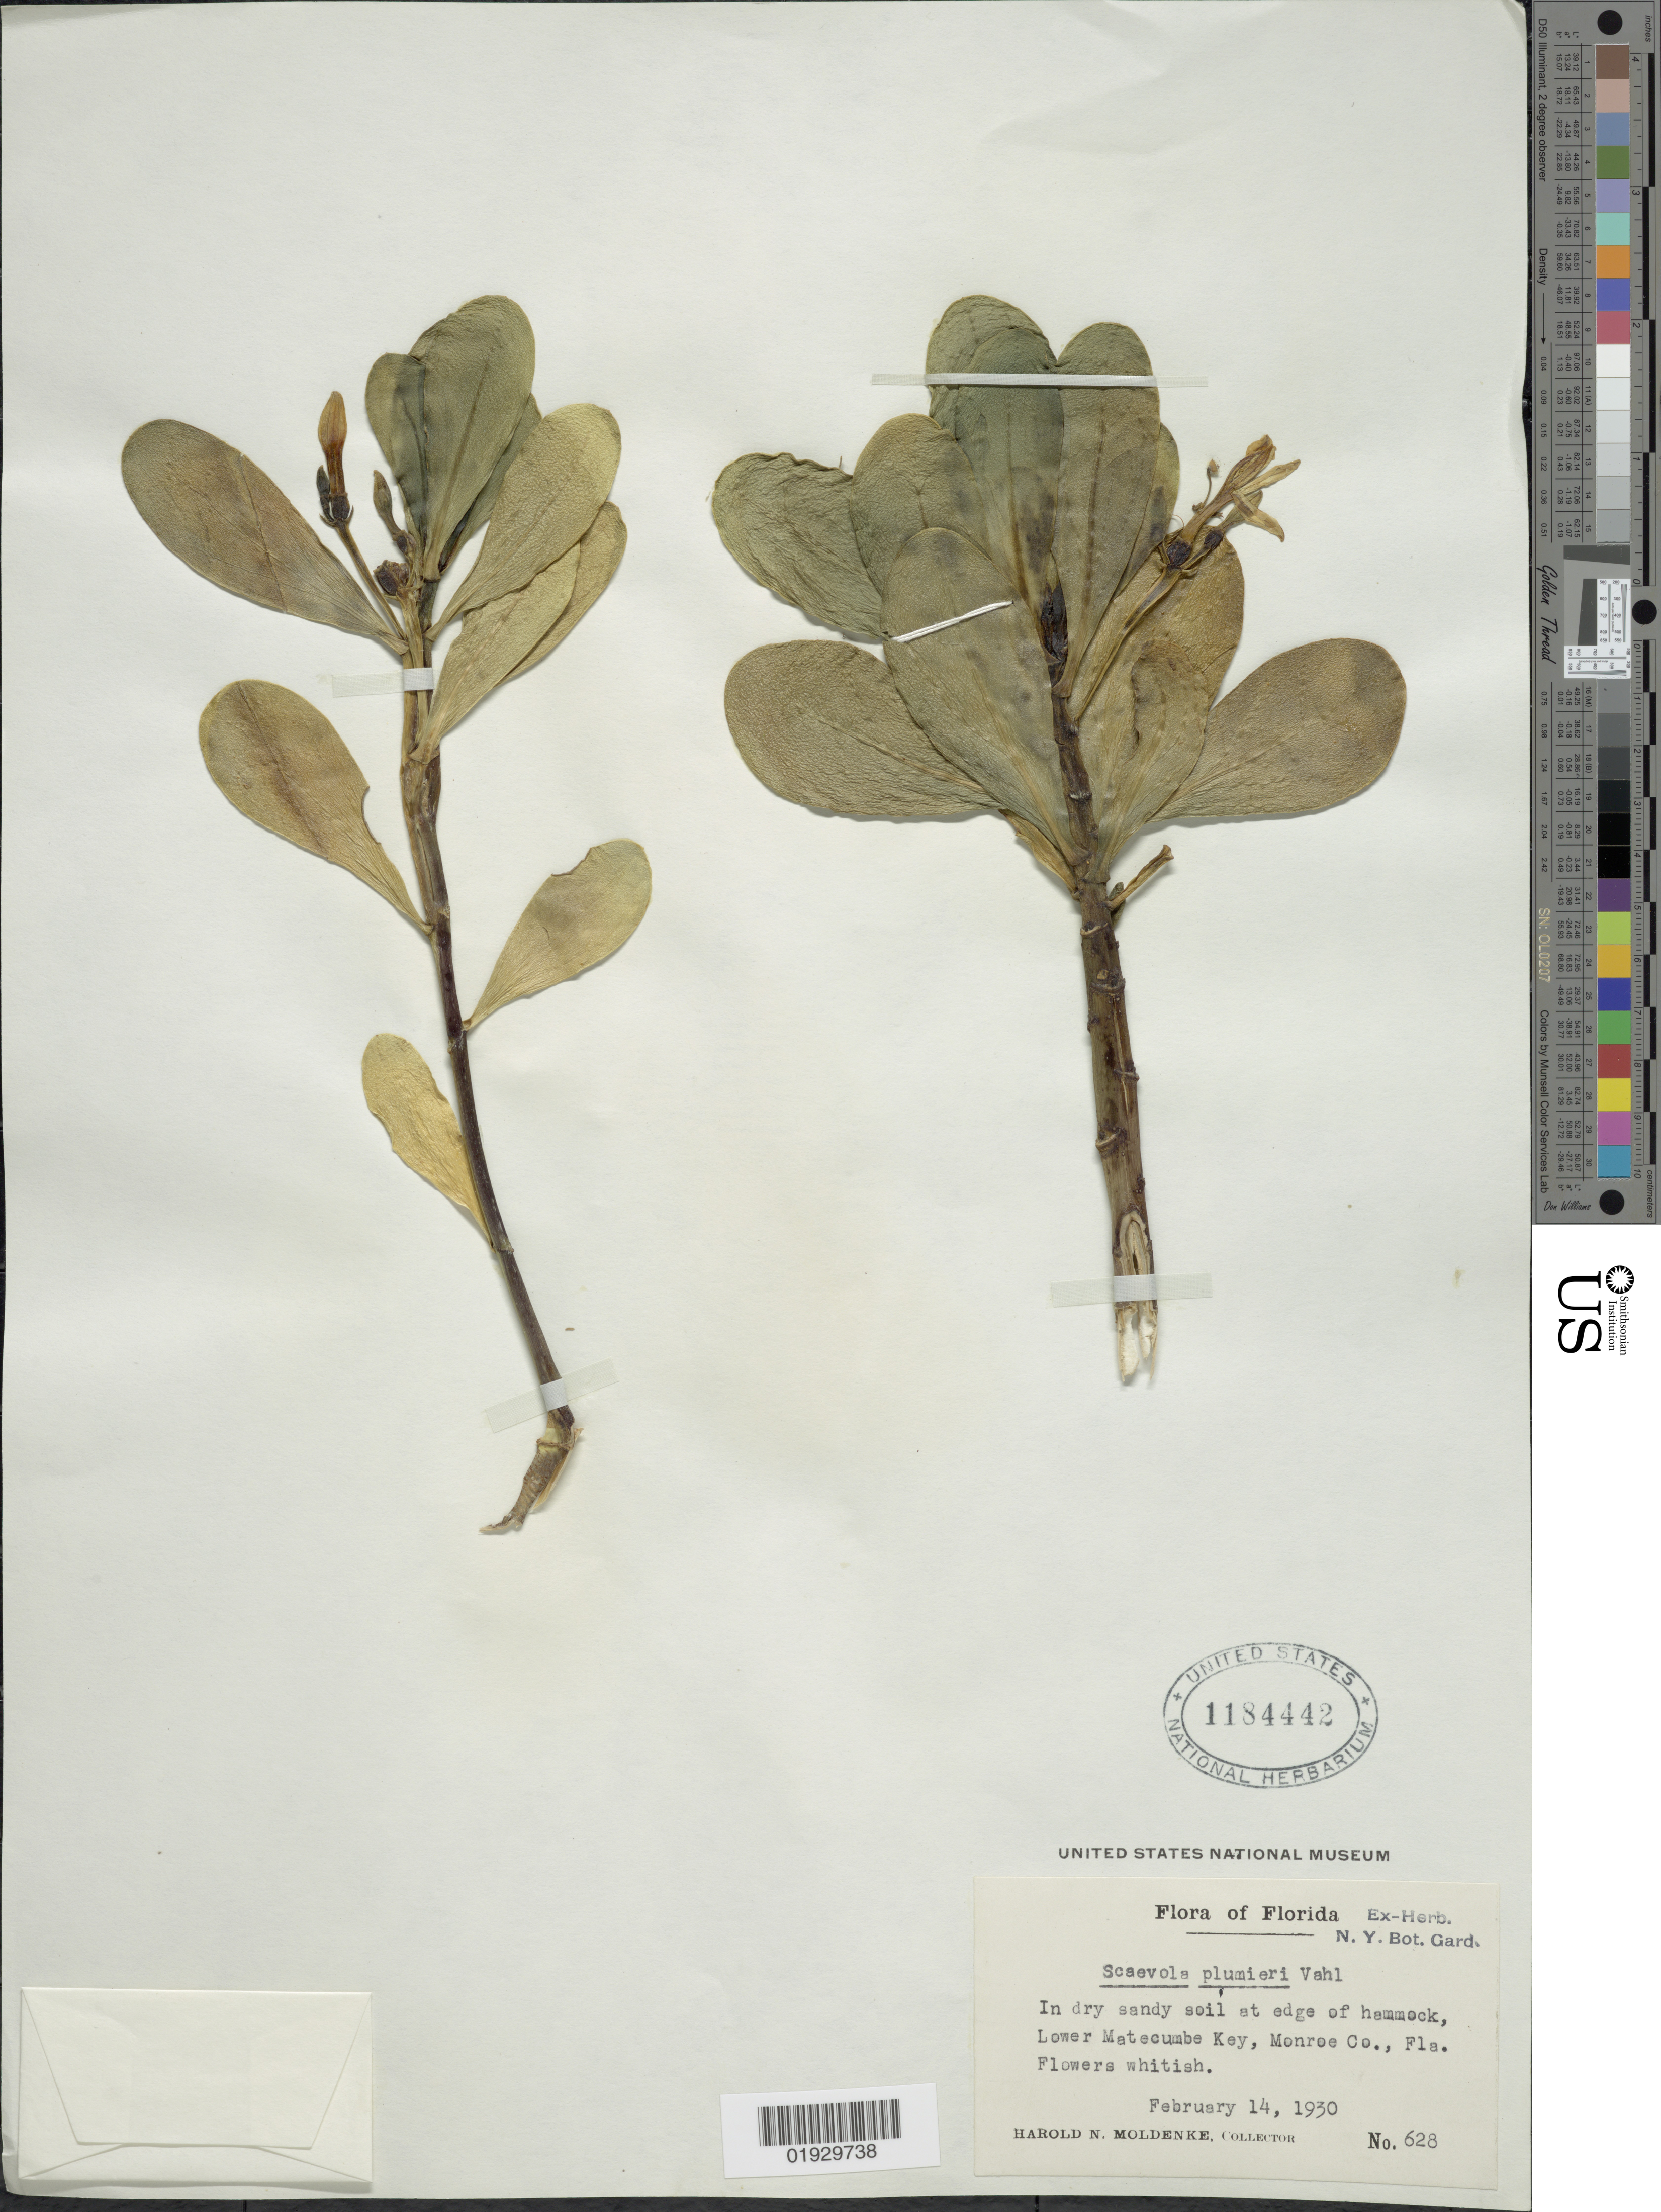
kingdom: Plantae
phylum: Tracheophyta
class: Magnoliopsida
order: Asterales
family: Goodeniaceae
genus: Scaevola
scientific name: Scaevola plumieri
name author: (L.) Vahl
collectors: H. N. Moldenke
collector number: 628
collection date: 1930-02-14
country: United States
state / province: Florida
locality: In dry sandy soil at edge of hammock, Lower Matecumbe Key, Monroe Co., Fla.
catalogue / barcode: US 1184442